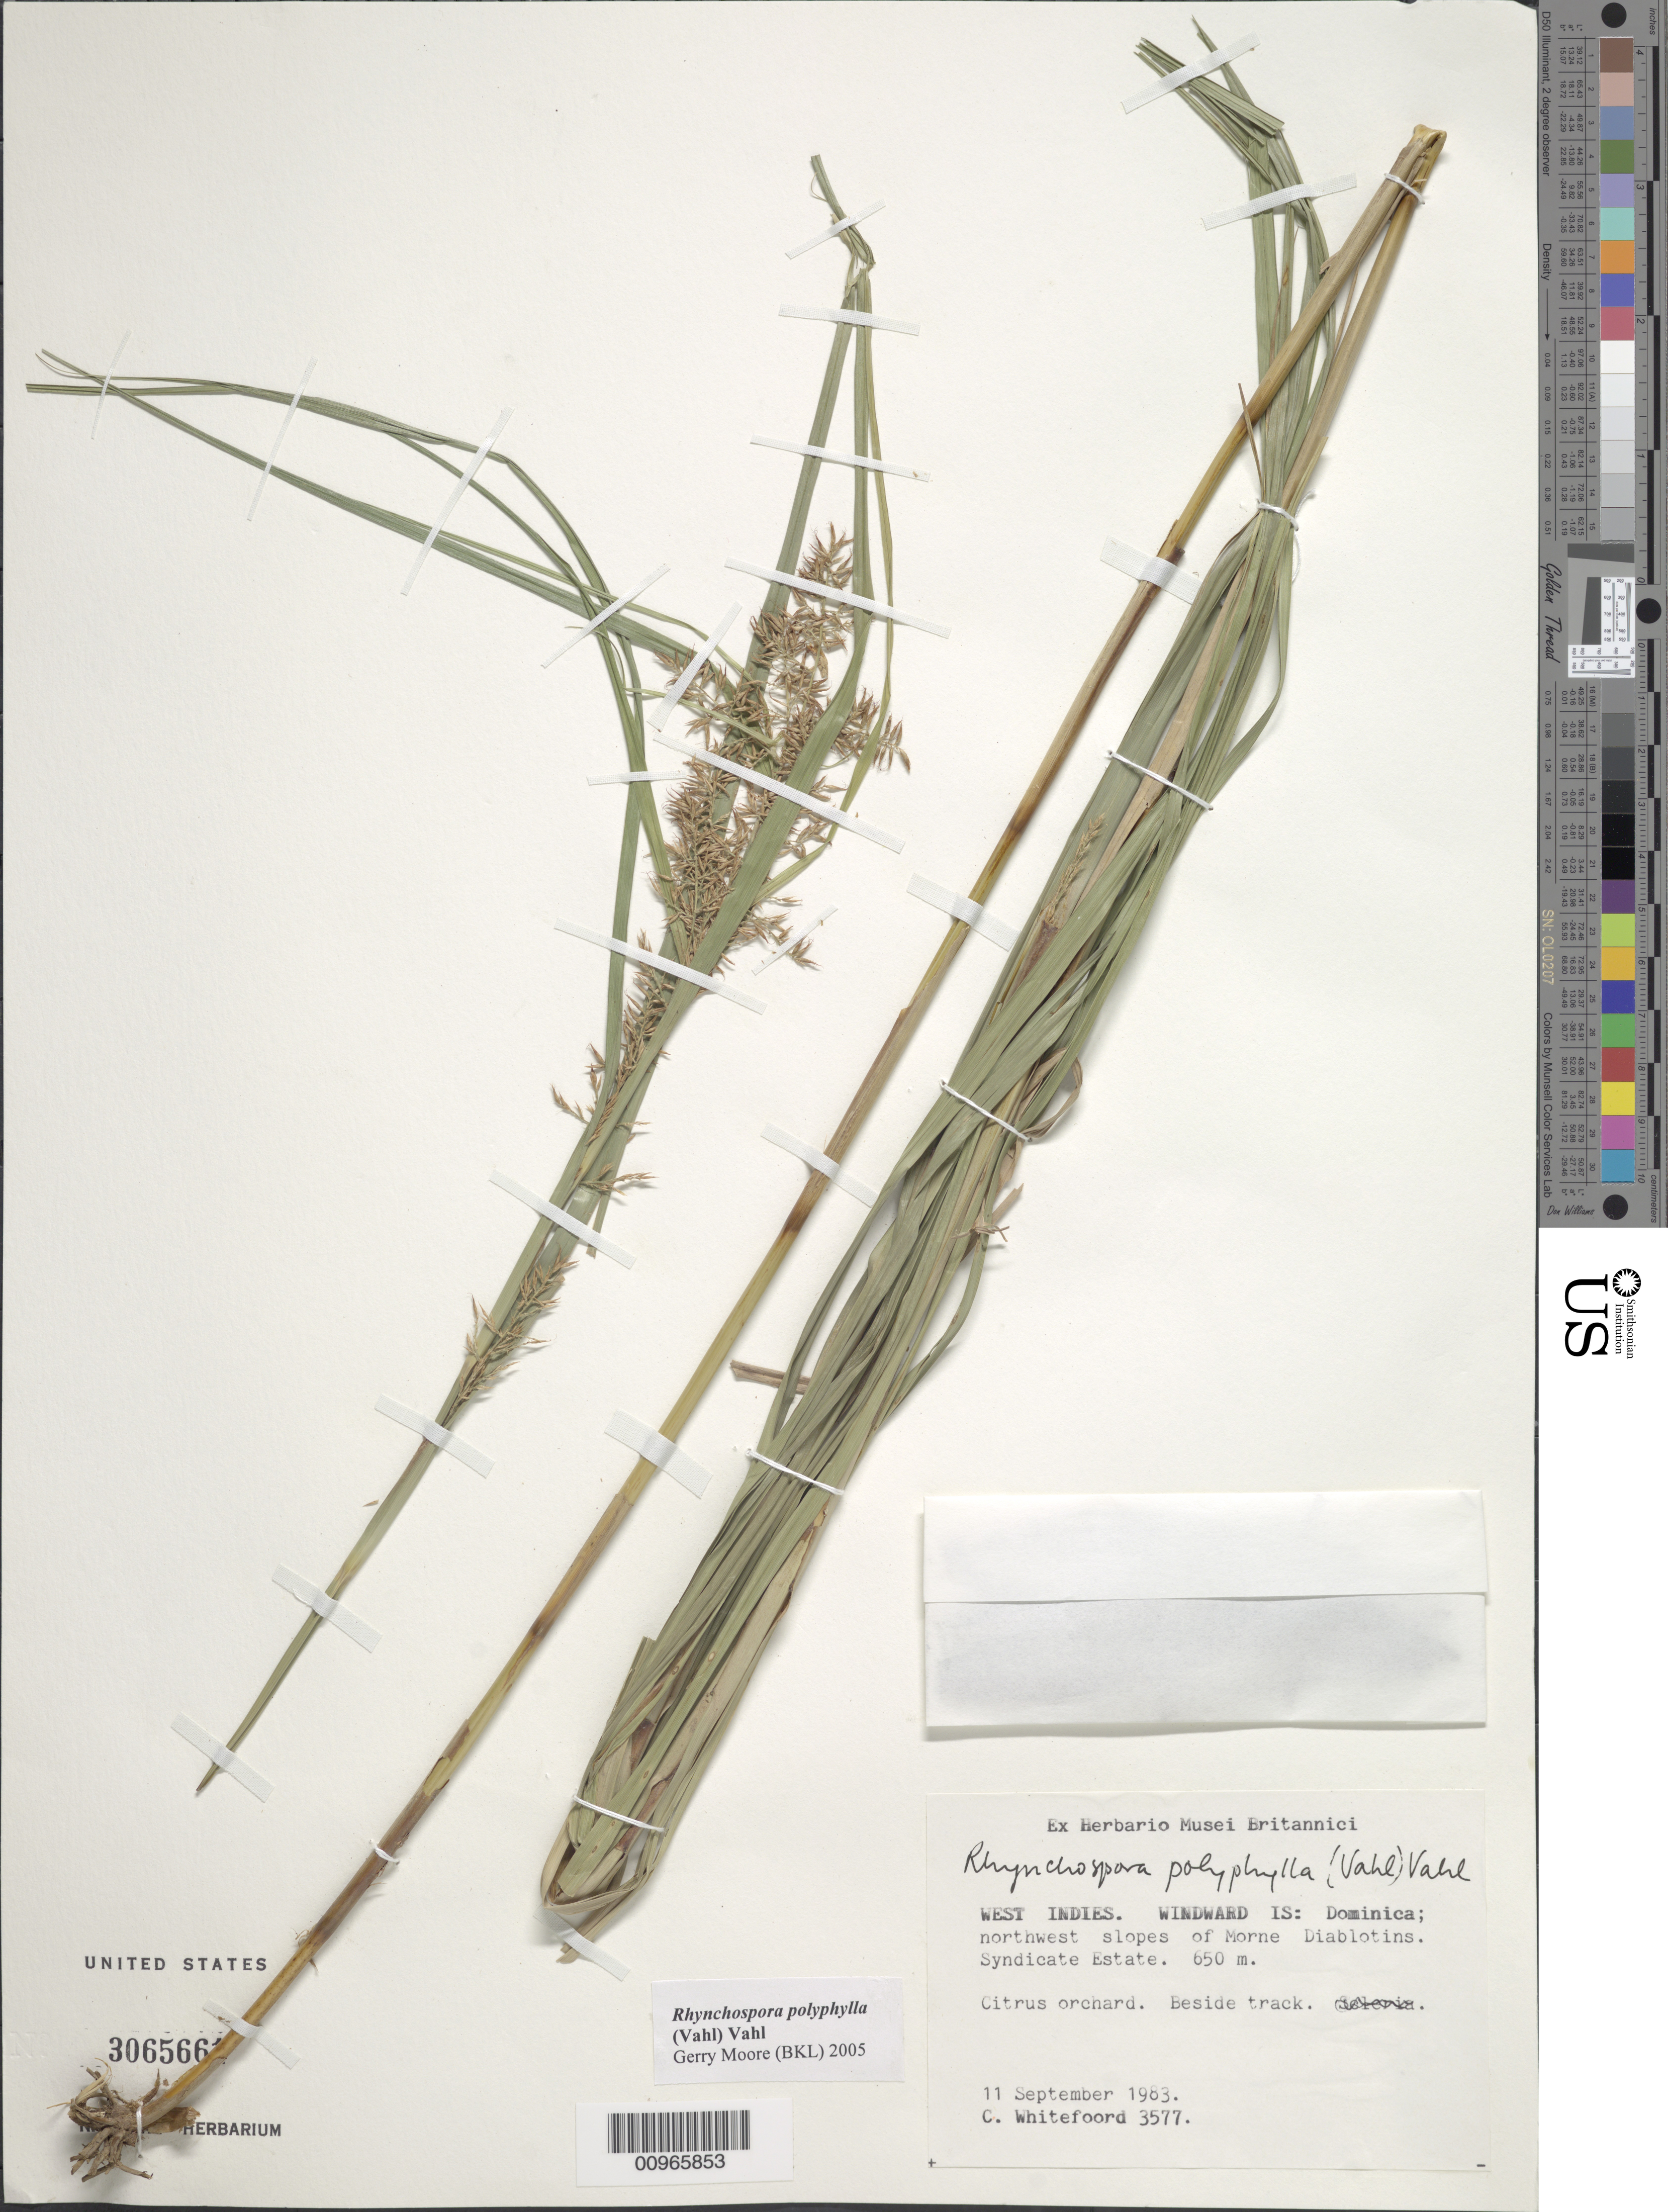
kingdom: Plantae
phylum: Tracheophyta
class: Liliopsida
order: Poales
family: Cyperaceae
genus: Rhynchospora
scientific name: Rhynchospora polyphylla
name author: (Vahl) Vahl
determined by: Moore, G.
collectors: C. Whitefoord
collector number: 3577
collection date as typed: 11 Sep 1983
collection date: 1983-09-11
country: Dominica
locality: Northwest slopes of Morne Diablotins, Syndicate Estate, citrus orchard, beside track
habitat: Itrus orchard, beside track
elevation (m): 650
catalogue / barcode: US 3065661